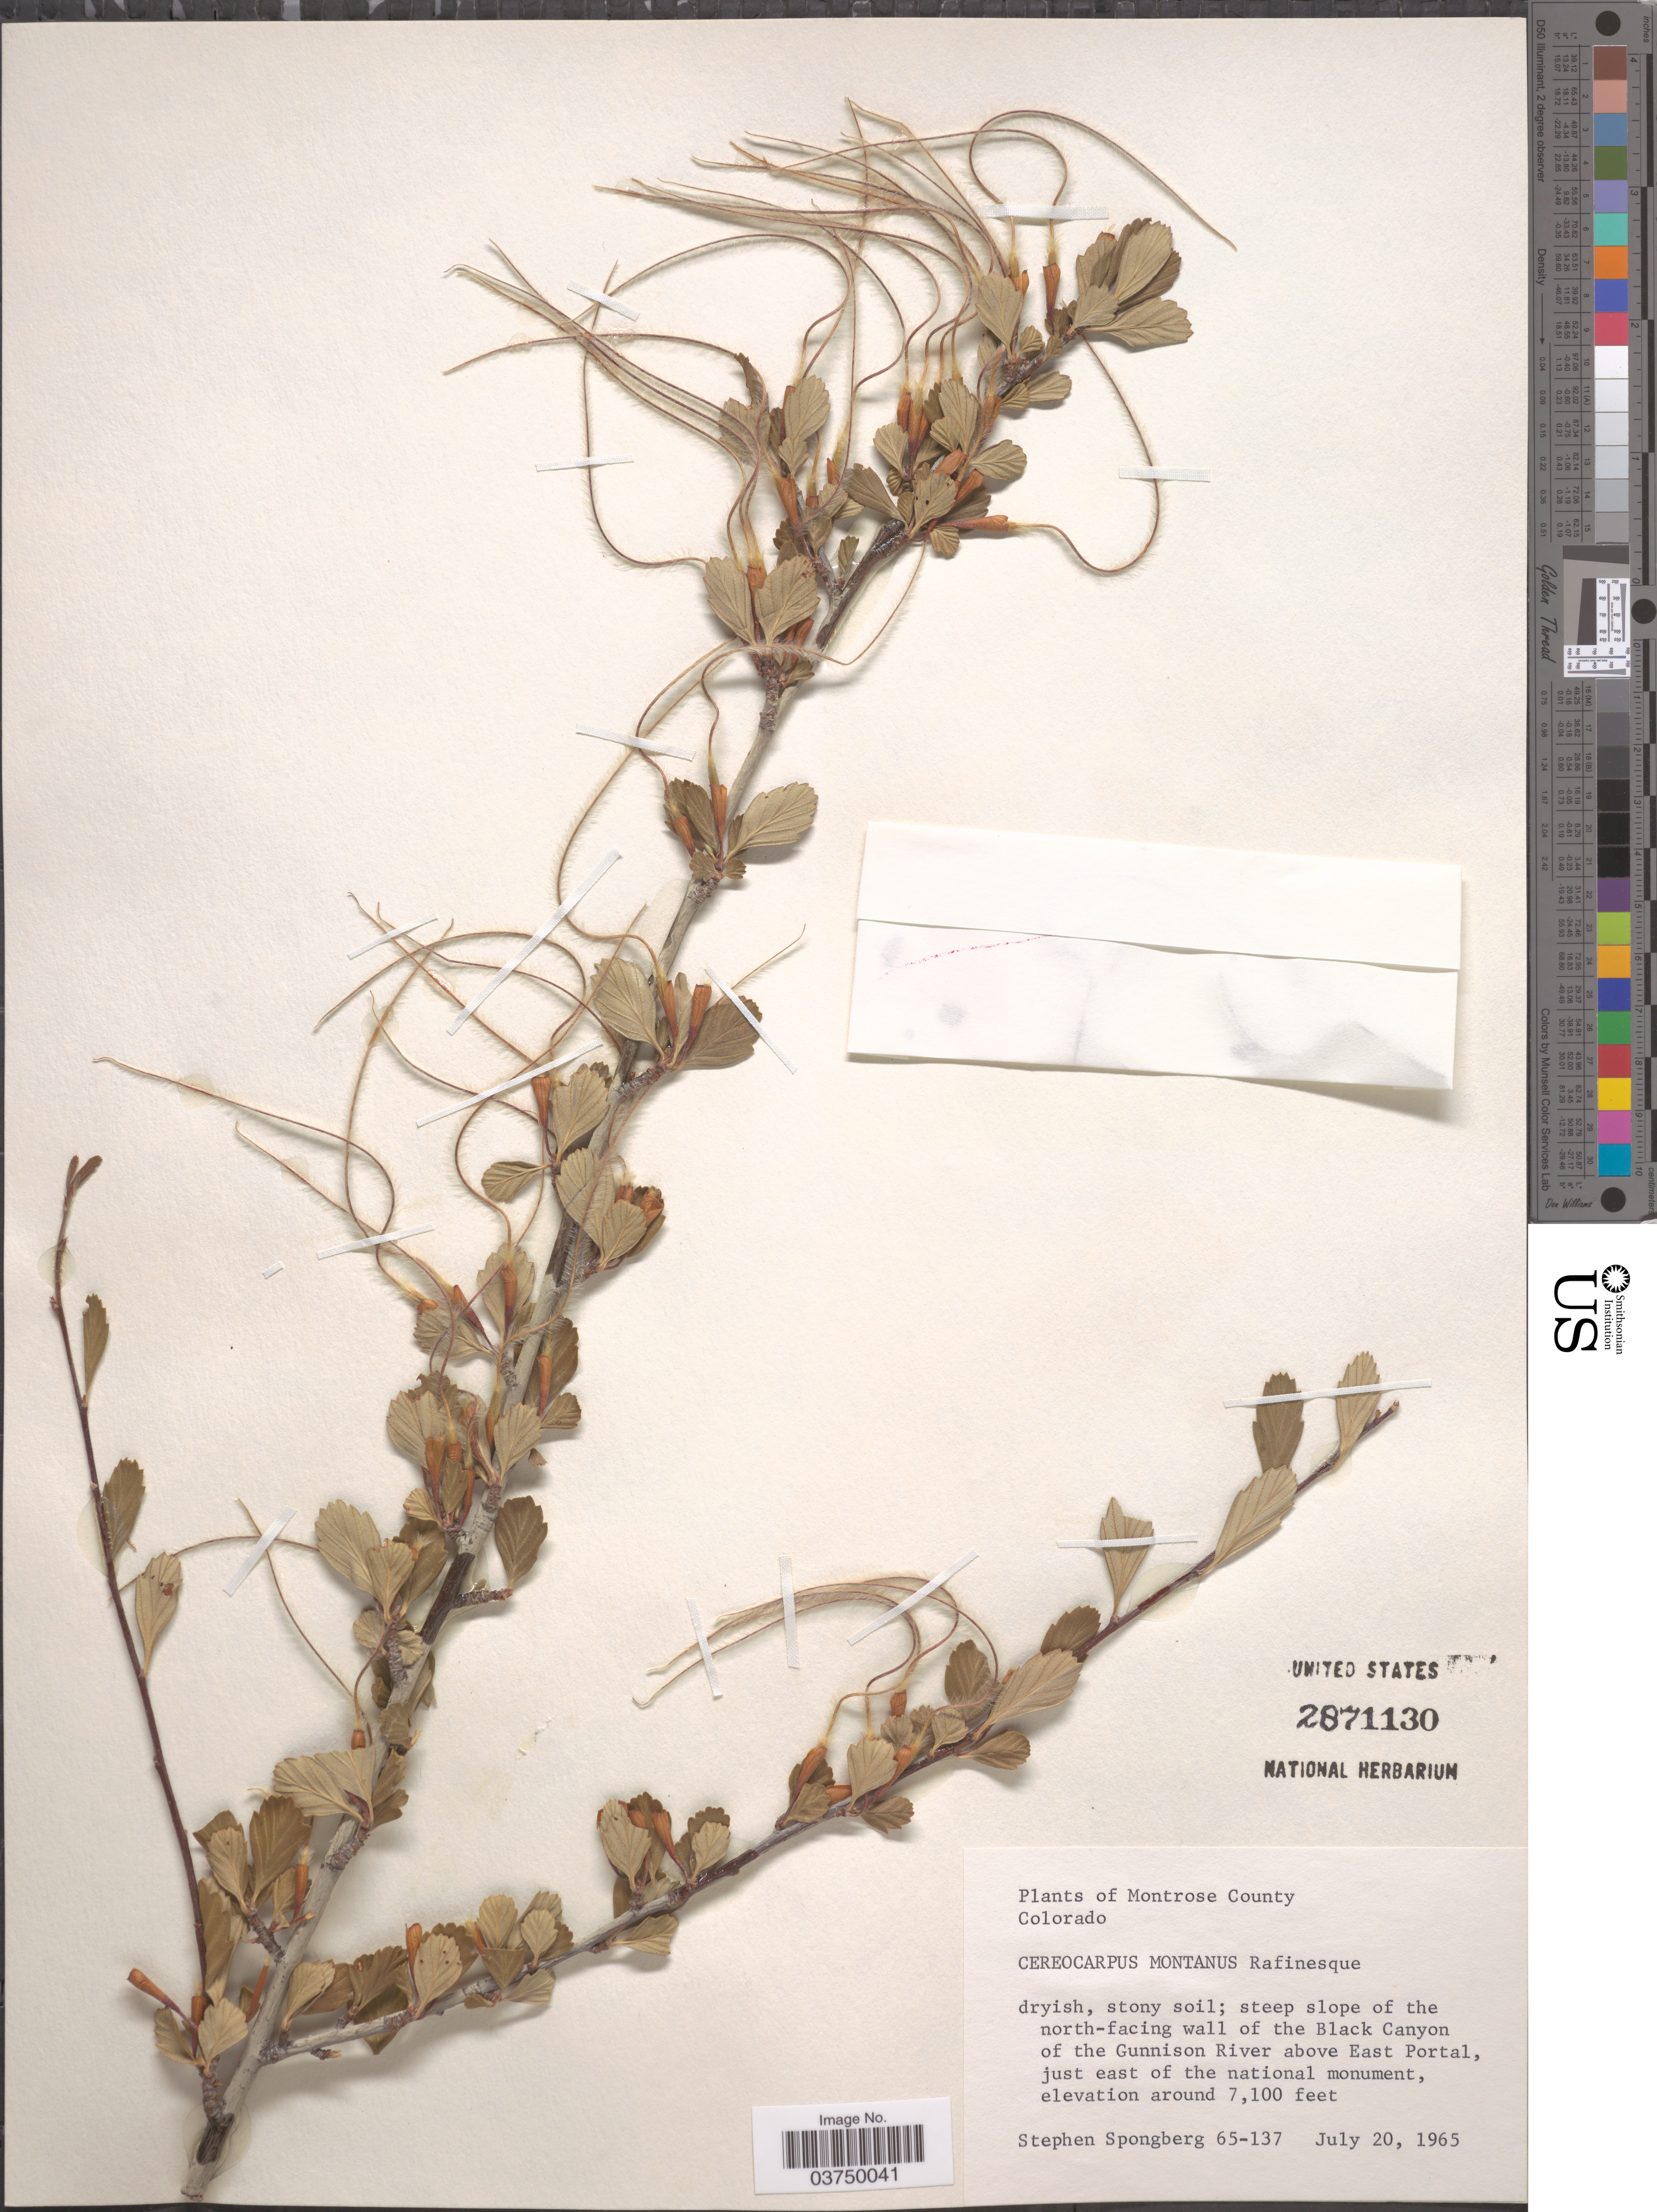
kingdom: Plantae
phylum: Tracheophyta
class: Magnoliopsida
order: Rosales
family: Rosaceae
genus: Cercocarpus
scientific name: Cercocarpus montanus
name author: Raf.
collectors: S. A.Spongberg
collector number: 65-137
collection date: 1965-07-20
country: United States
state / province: Colorado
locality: Montrose County. Steep slope of the north-facing wall of the Black Canyon of the Gunnison River above East Portal, just east of the national monument.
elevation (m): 2164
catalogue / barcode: US 2871130